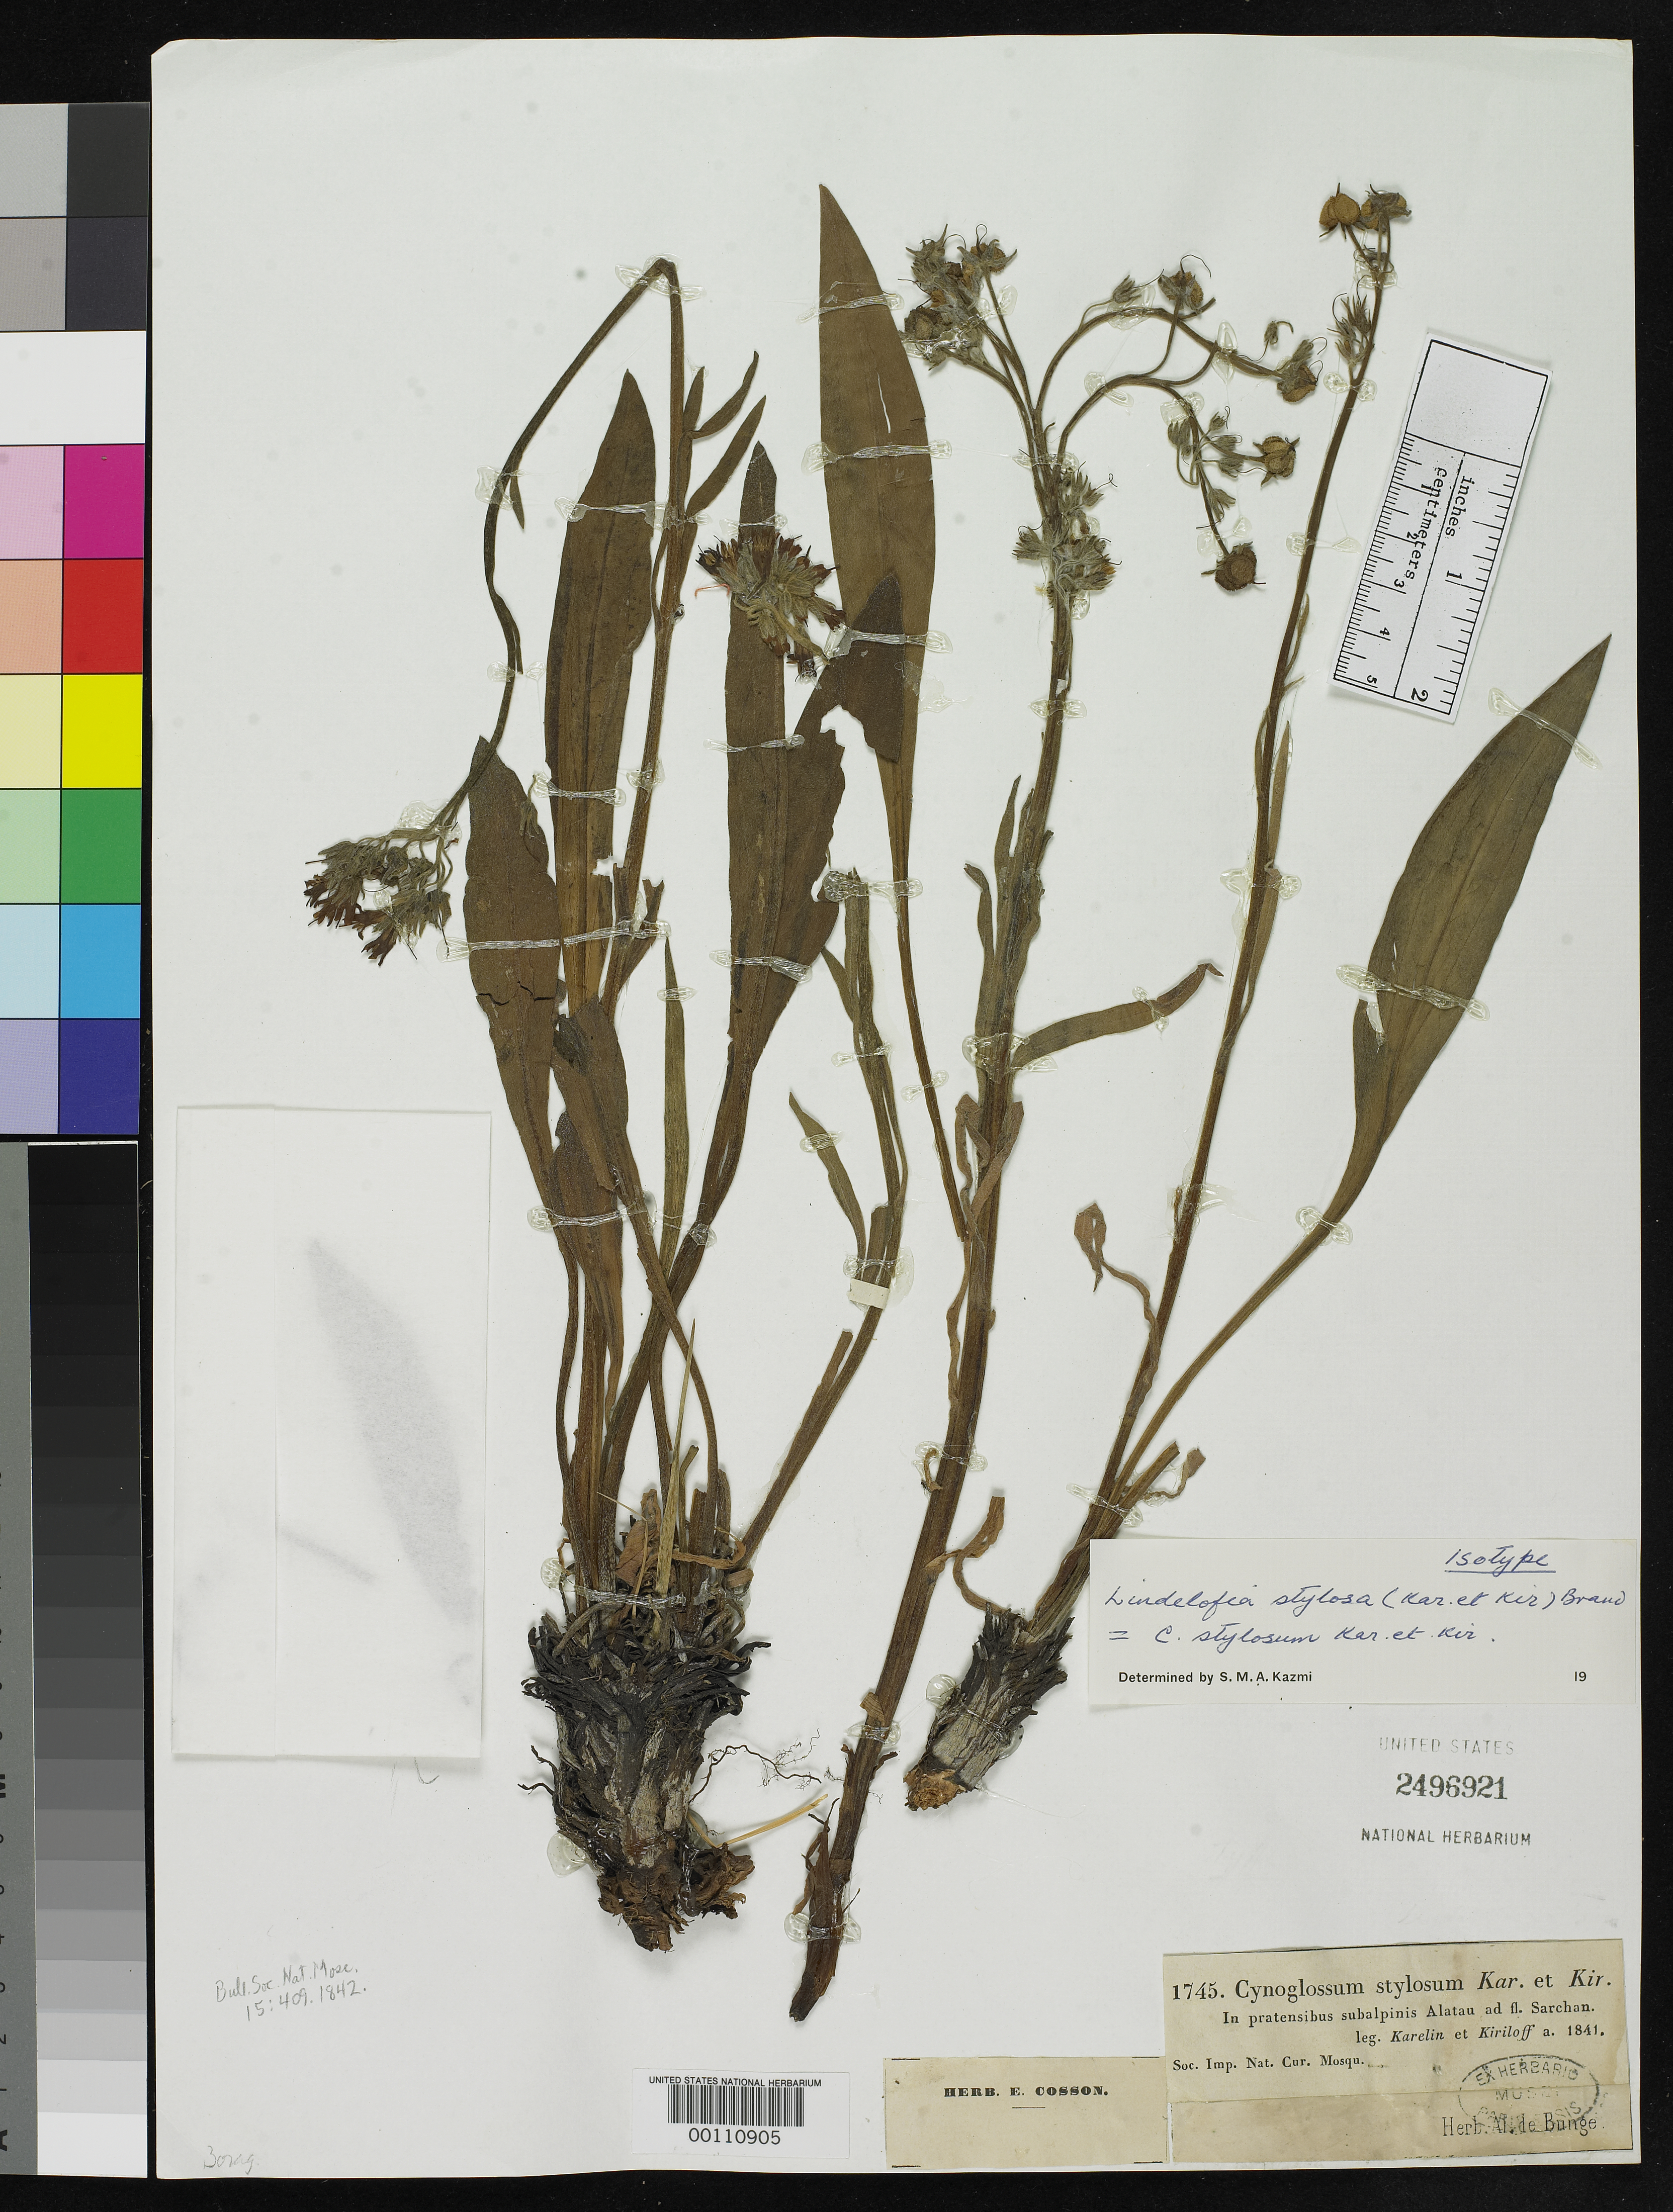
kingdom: Plantae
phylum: Tracheophyta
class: Magnoliopsida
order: Boraginales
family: Boraginaceae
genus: Cynoglossum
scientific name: Cynoglossum stylosum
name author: Karelin & Kirilov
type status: Isotype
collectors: G. Karelin & I. Kirilow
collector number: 1745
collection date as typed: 1841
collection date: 1841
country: Kazakhstan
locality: In Pratensibus subalpinis Alatau ad Fl. Sarchn.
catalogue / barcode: US 2496921